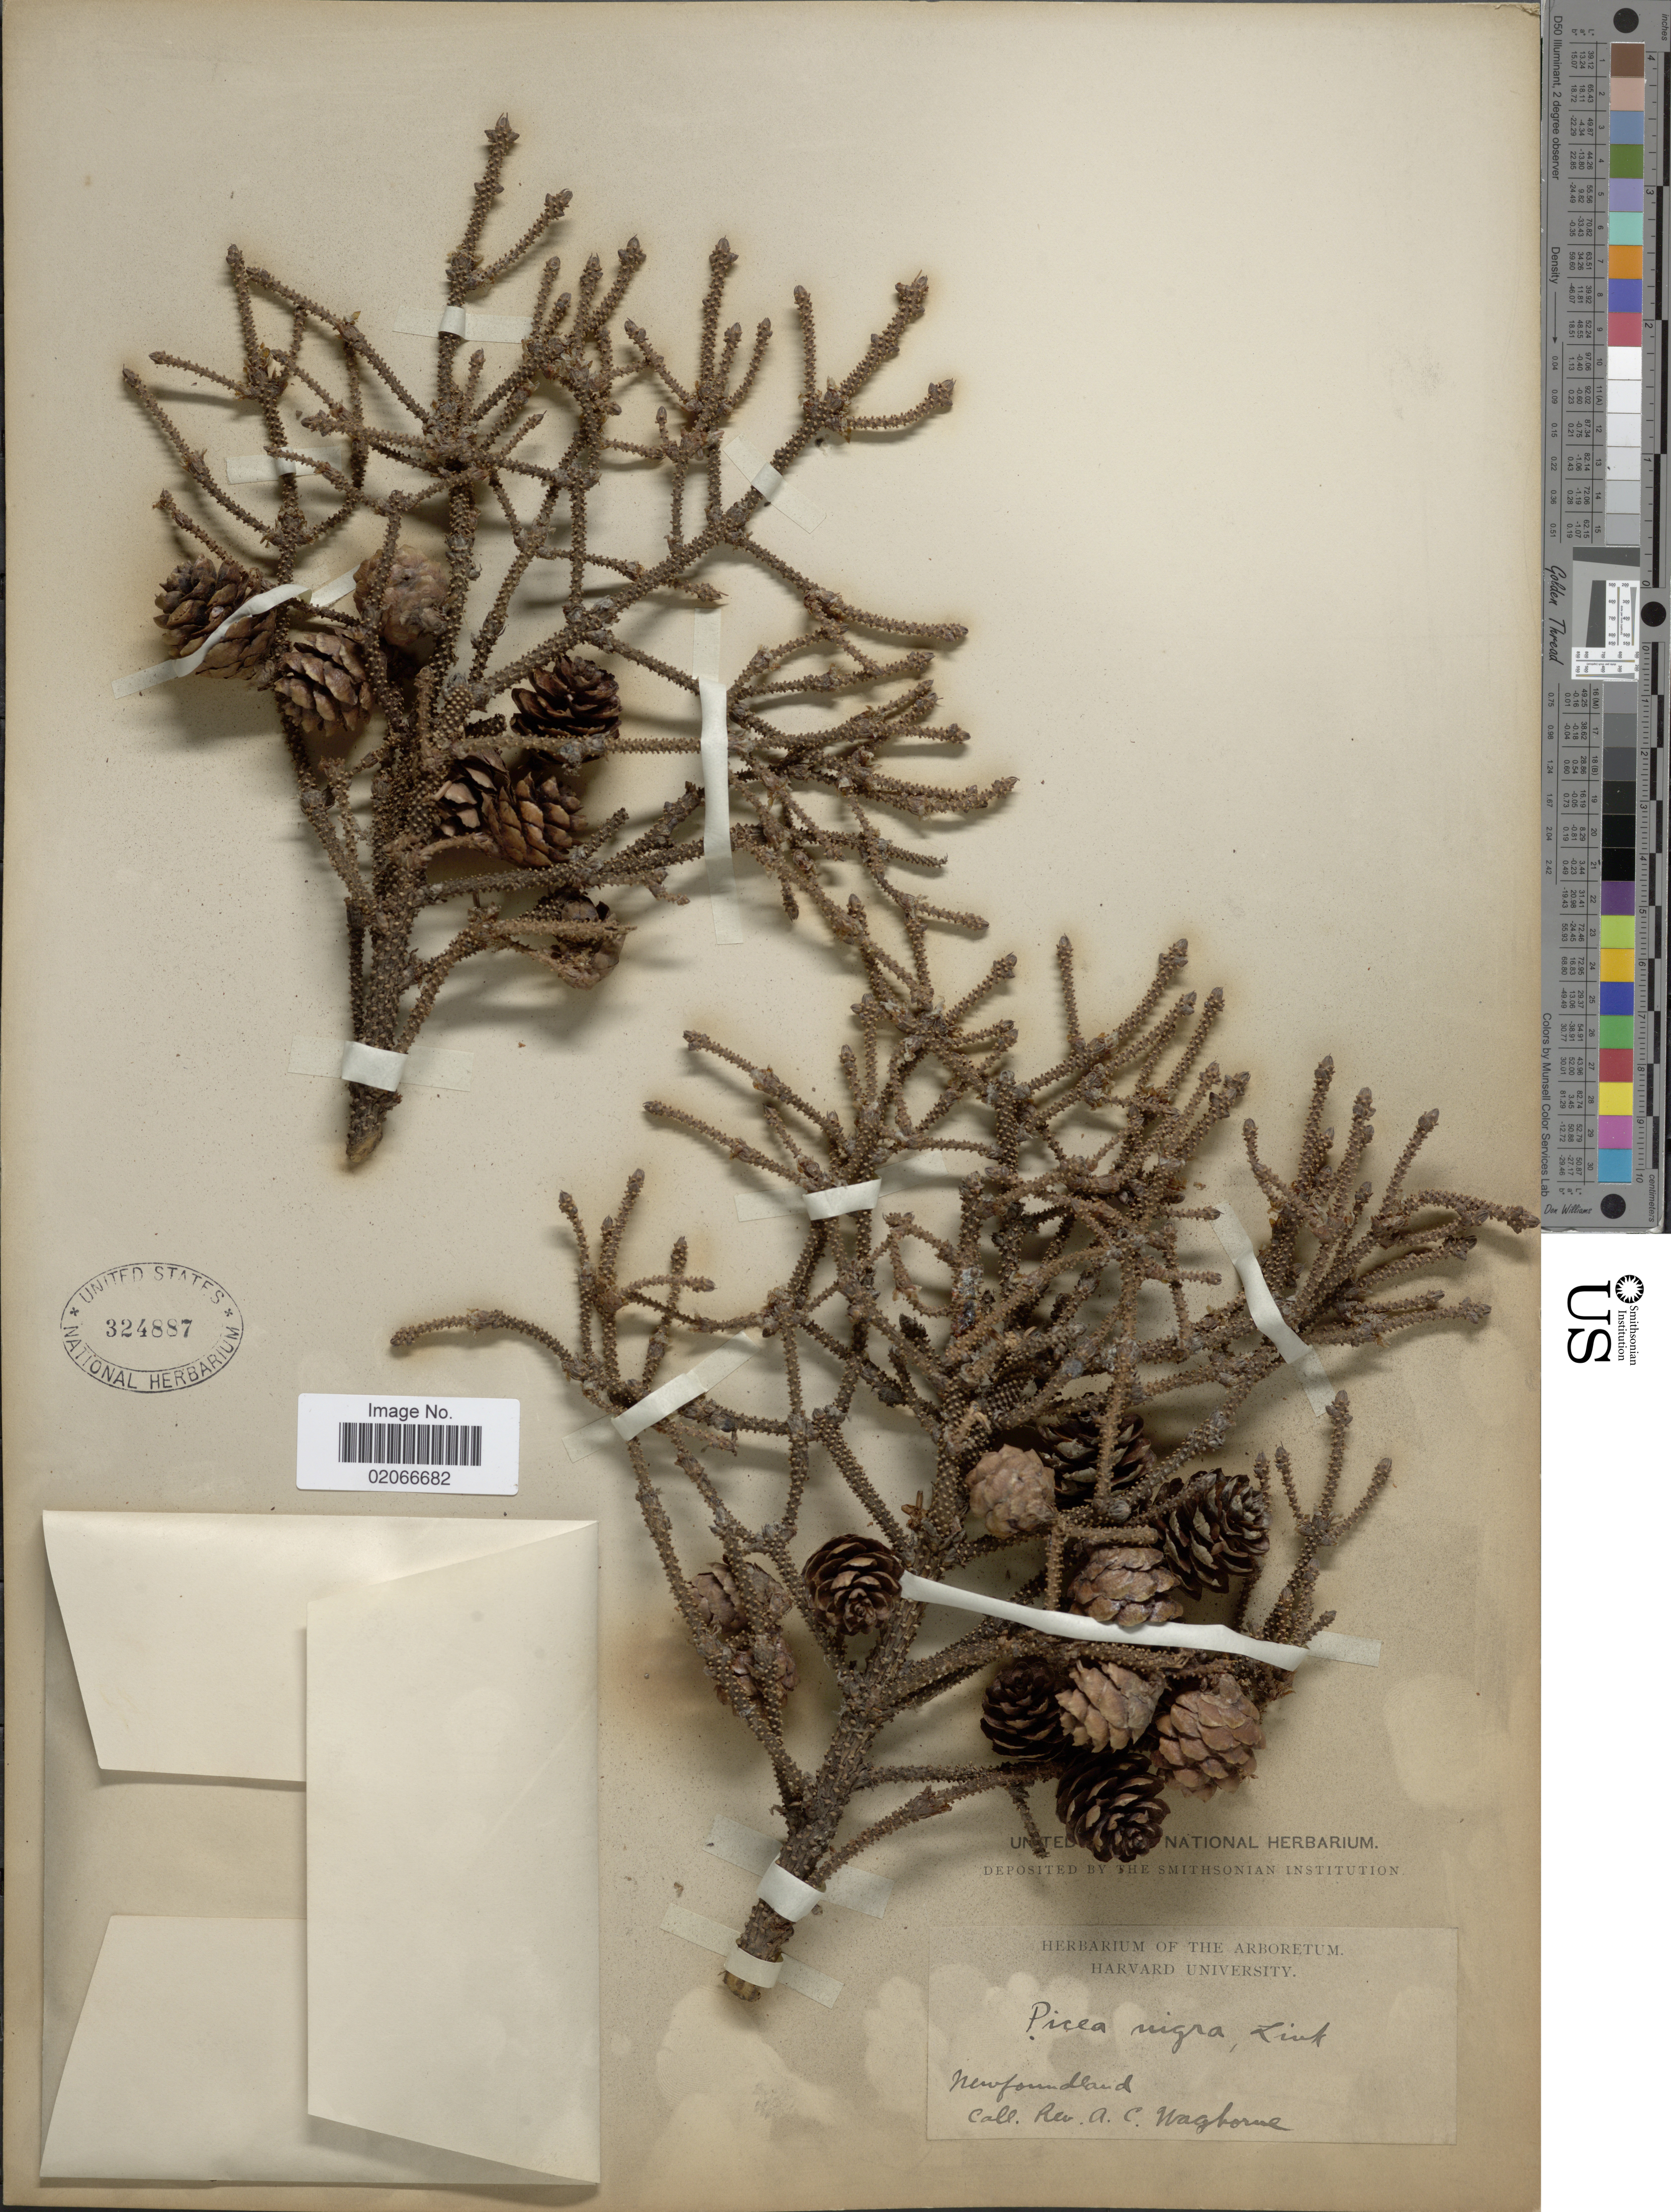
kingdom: Plantae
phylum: Tracheophyta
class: Pinopsida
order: Pinales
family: Pinaceae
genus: Picea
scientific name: Picea mariana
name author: (Mill.) Britton, Stearns & Poggenb.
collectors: A. Waghorne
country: Canada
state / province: Newfoundland and Labrador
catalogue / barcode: US 324887